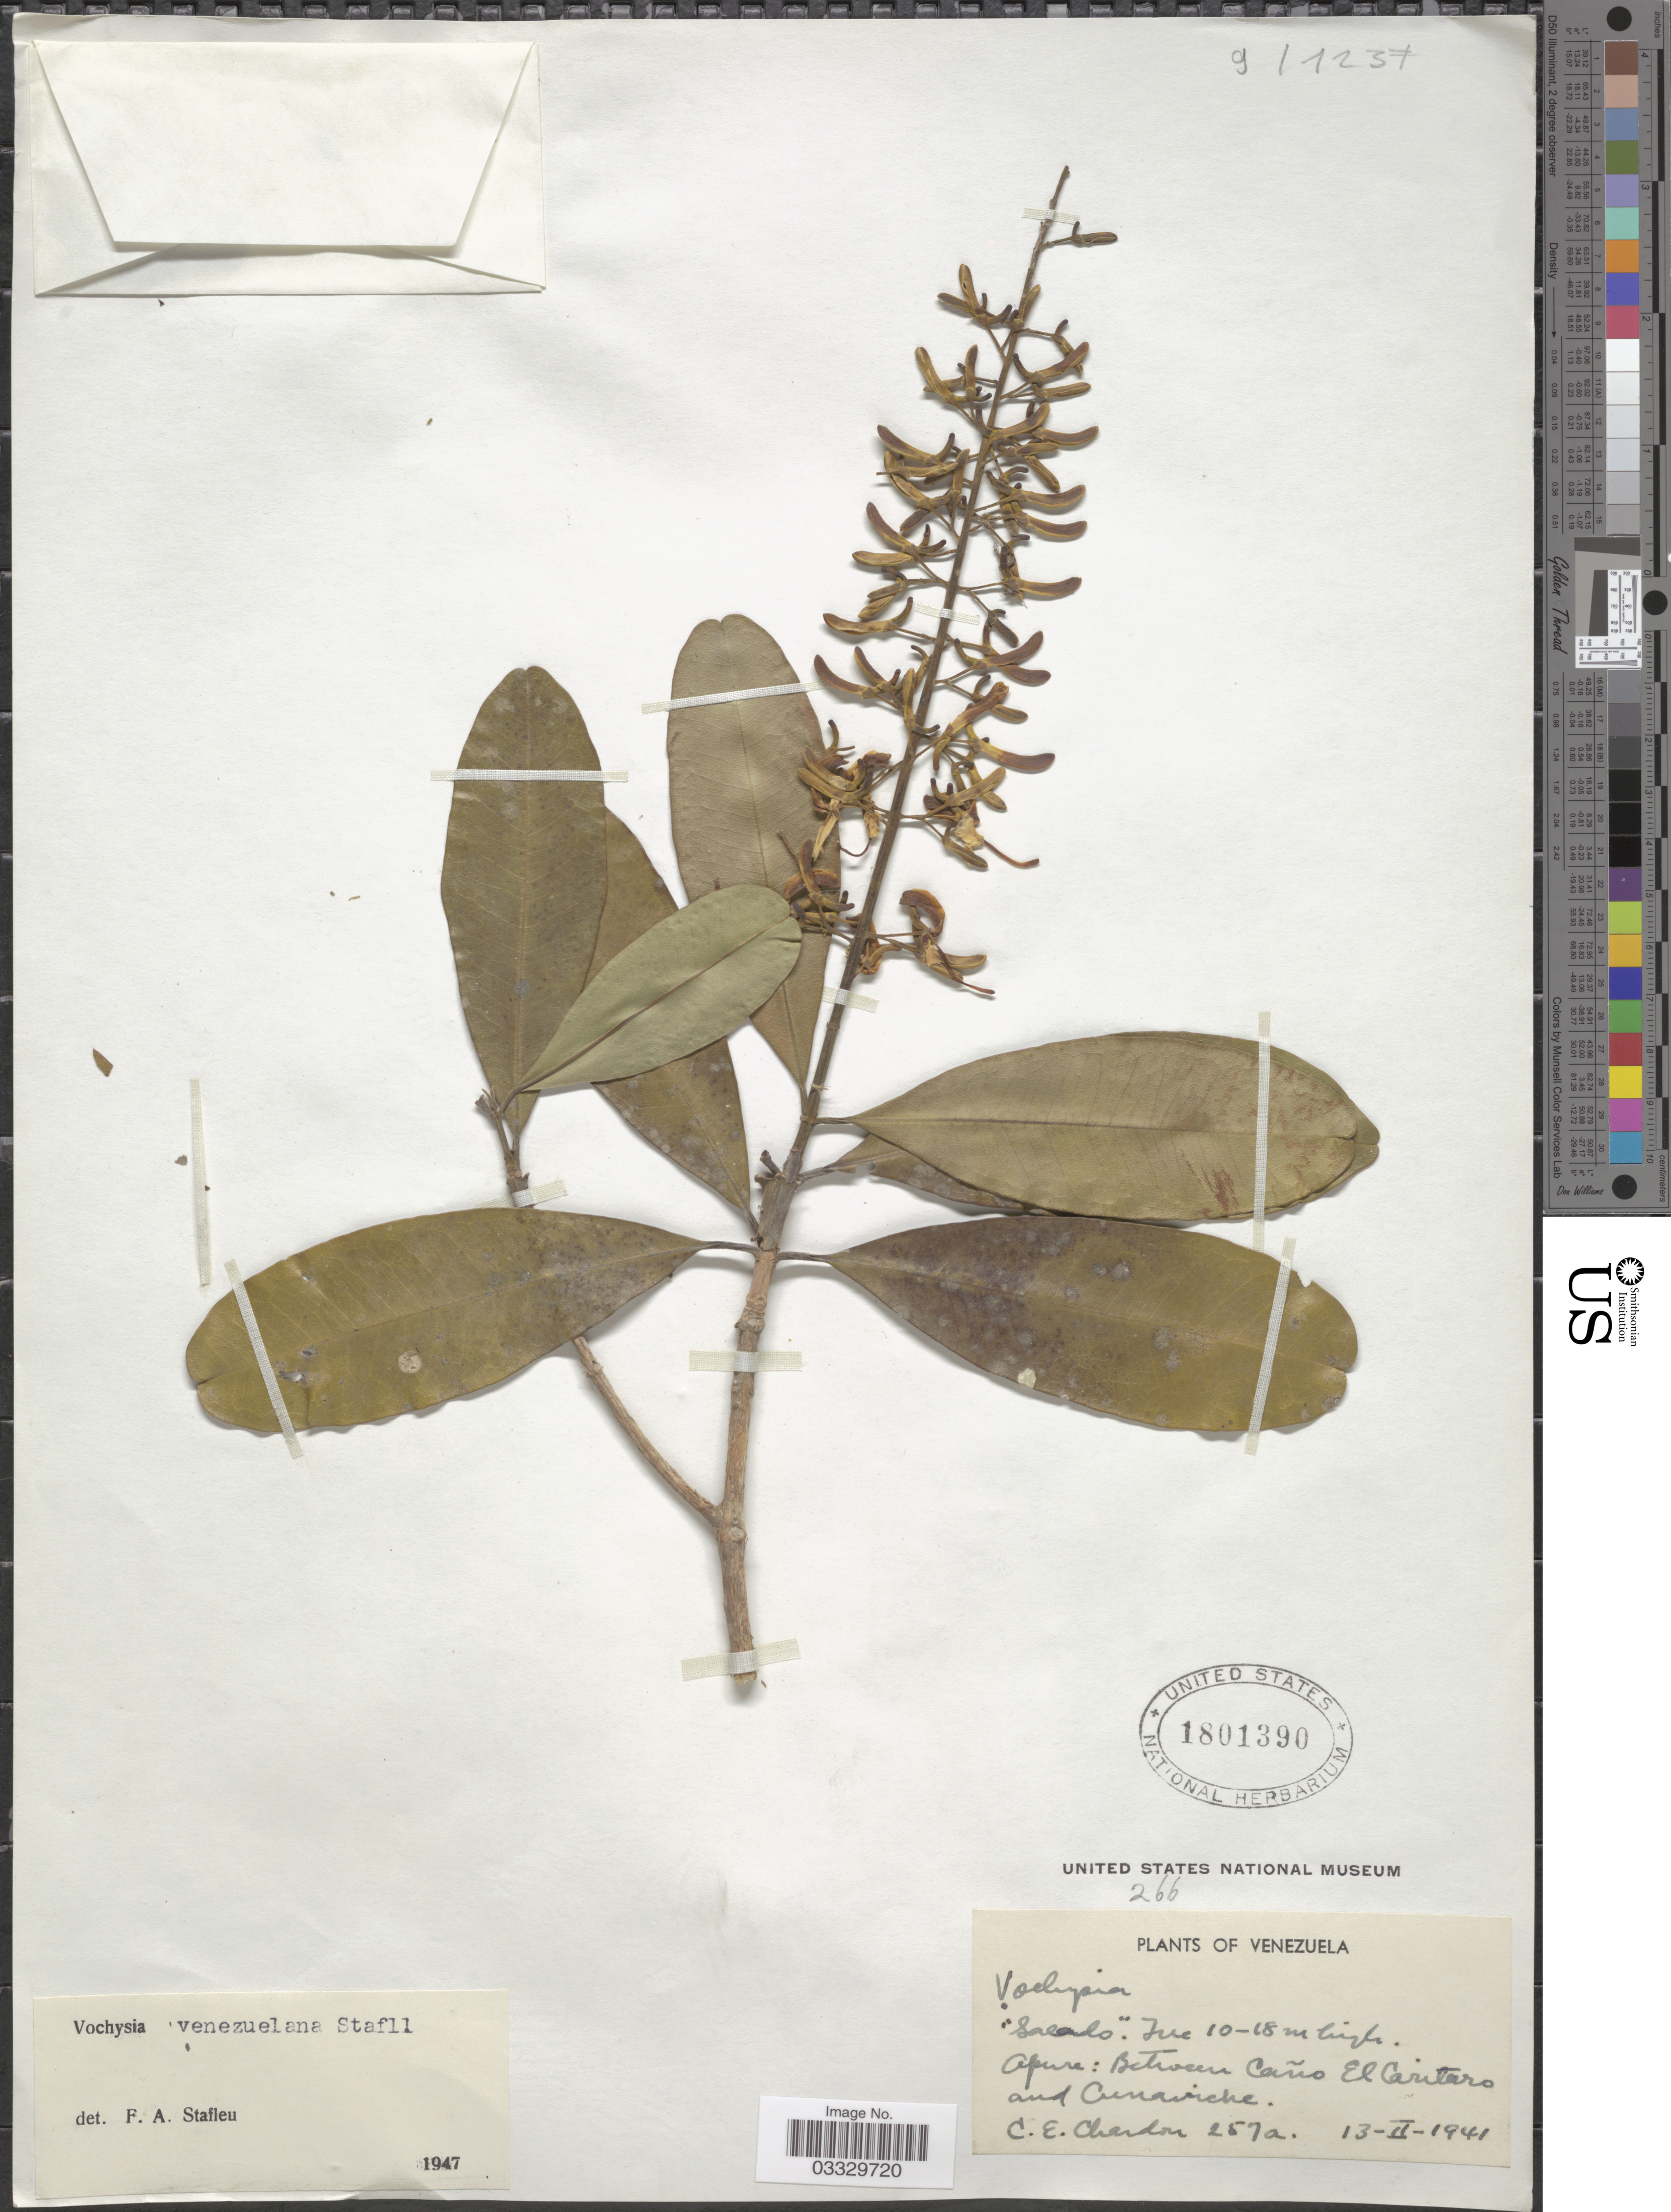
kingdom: Plantae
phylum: Tracheophyta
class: Magnoliopsida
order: Myrtales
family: Vochysiaceae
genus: Vochysia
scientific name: Vochysia venezuelana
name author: Stafleu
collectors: C. E. Chardón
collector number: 257a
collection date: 1941-02-13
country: Venezuela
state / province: Apure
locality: Between Caño El Caritaro and Cunaviche.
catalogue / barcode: US 1801390